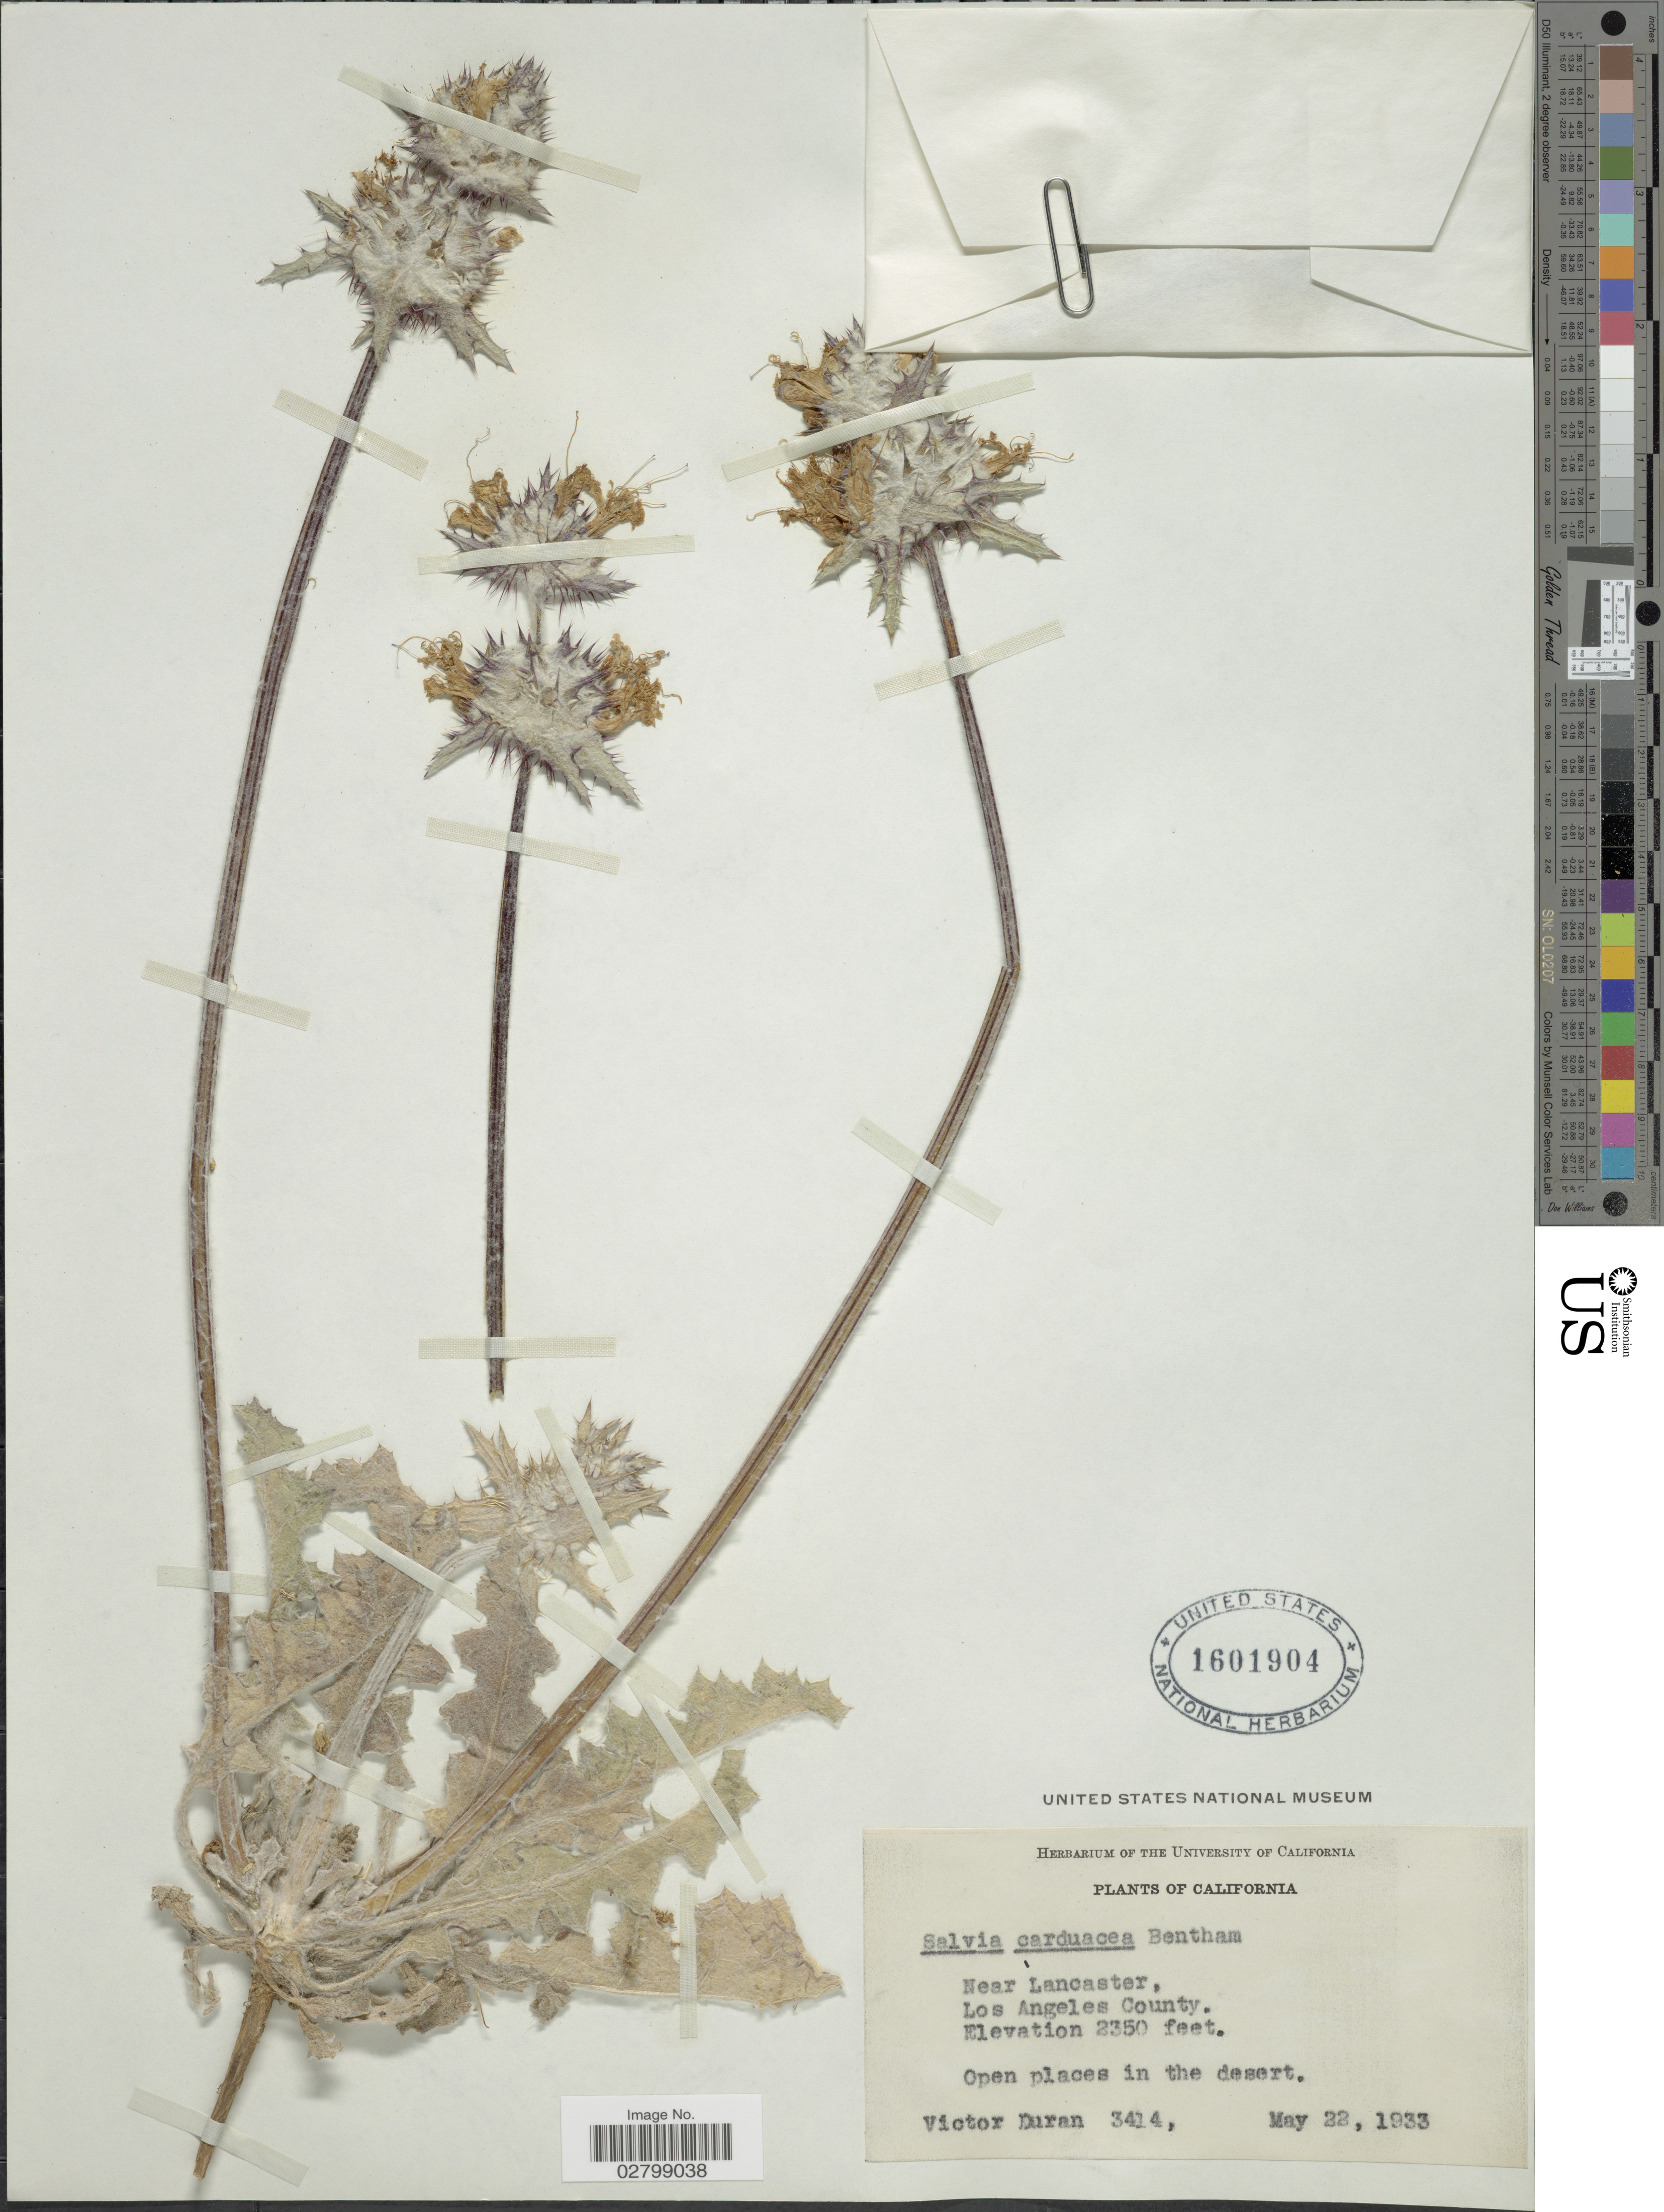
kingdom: Plantae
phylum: Tracheophyta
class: Magnoliopsida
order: Lamiales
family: Lamiaceae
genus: Salvia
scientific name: Salvia carduacea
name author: Benth.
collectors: V. Duran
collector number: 3414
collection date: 1933-05-22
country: United States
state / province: California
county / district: Los Angeles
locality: Near Lancaster, Los Angeles County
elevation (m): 716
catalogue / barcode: US 1601904